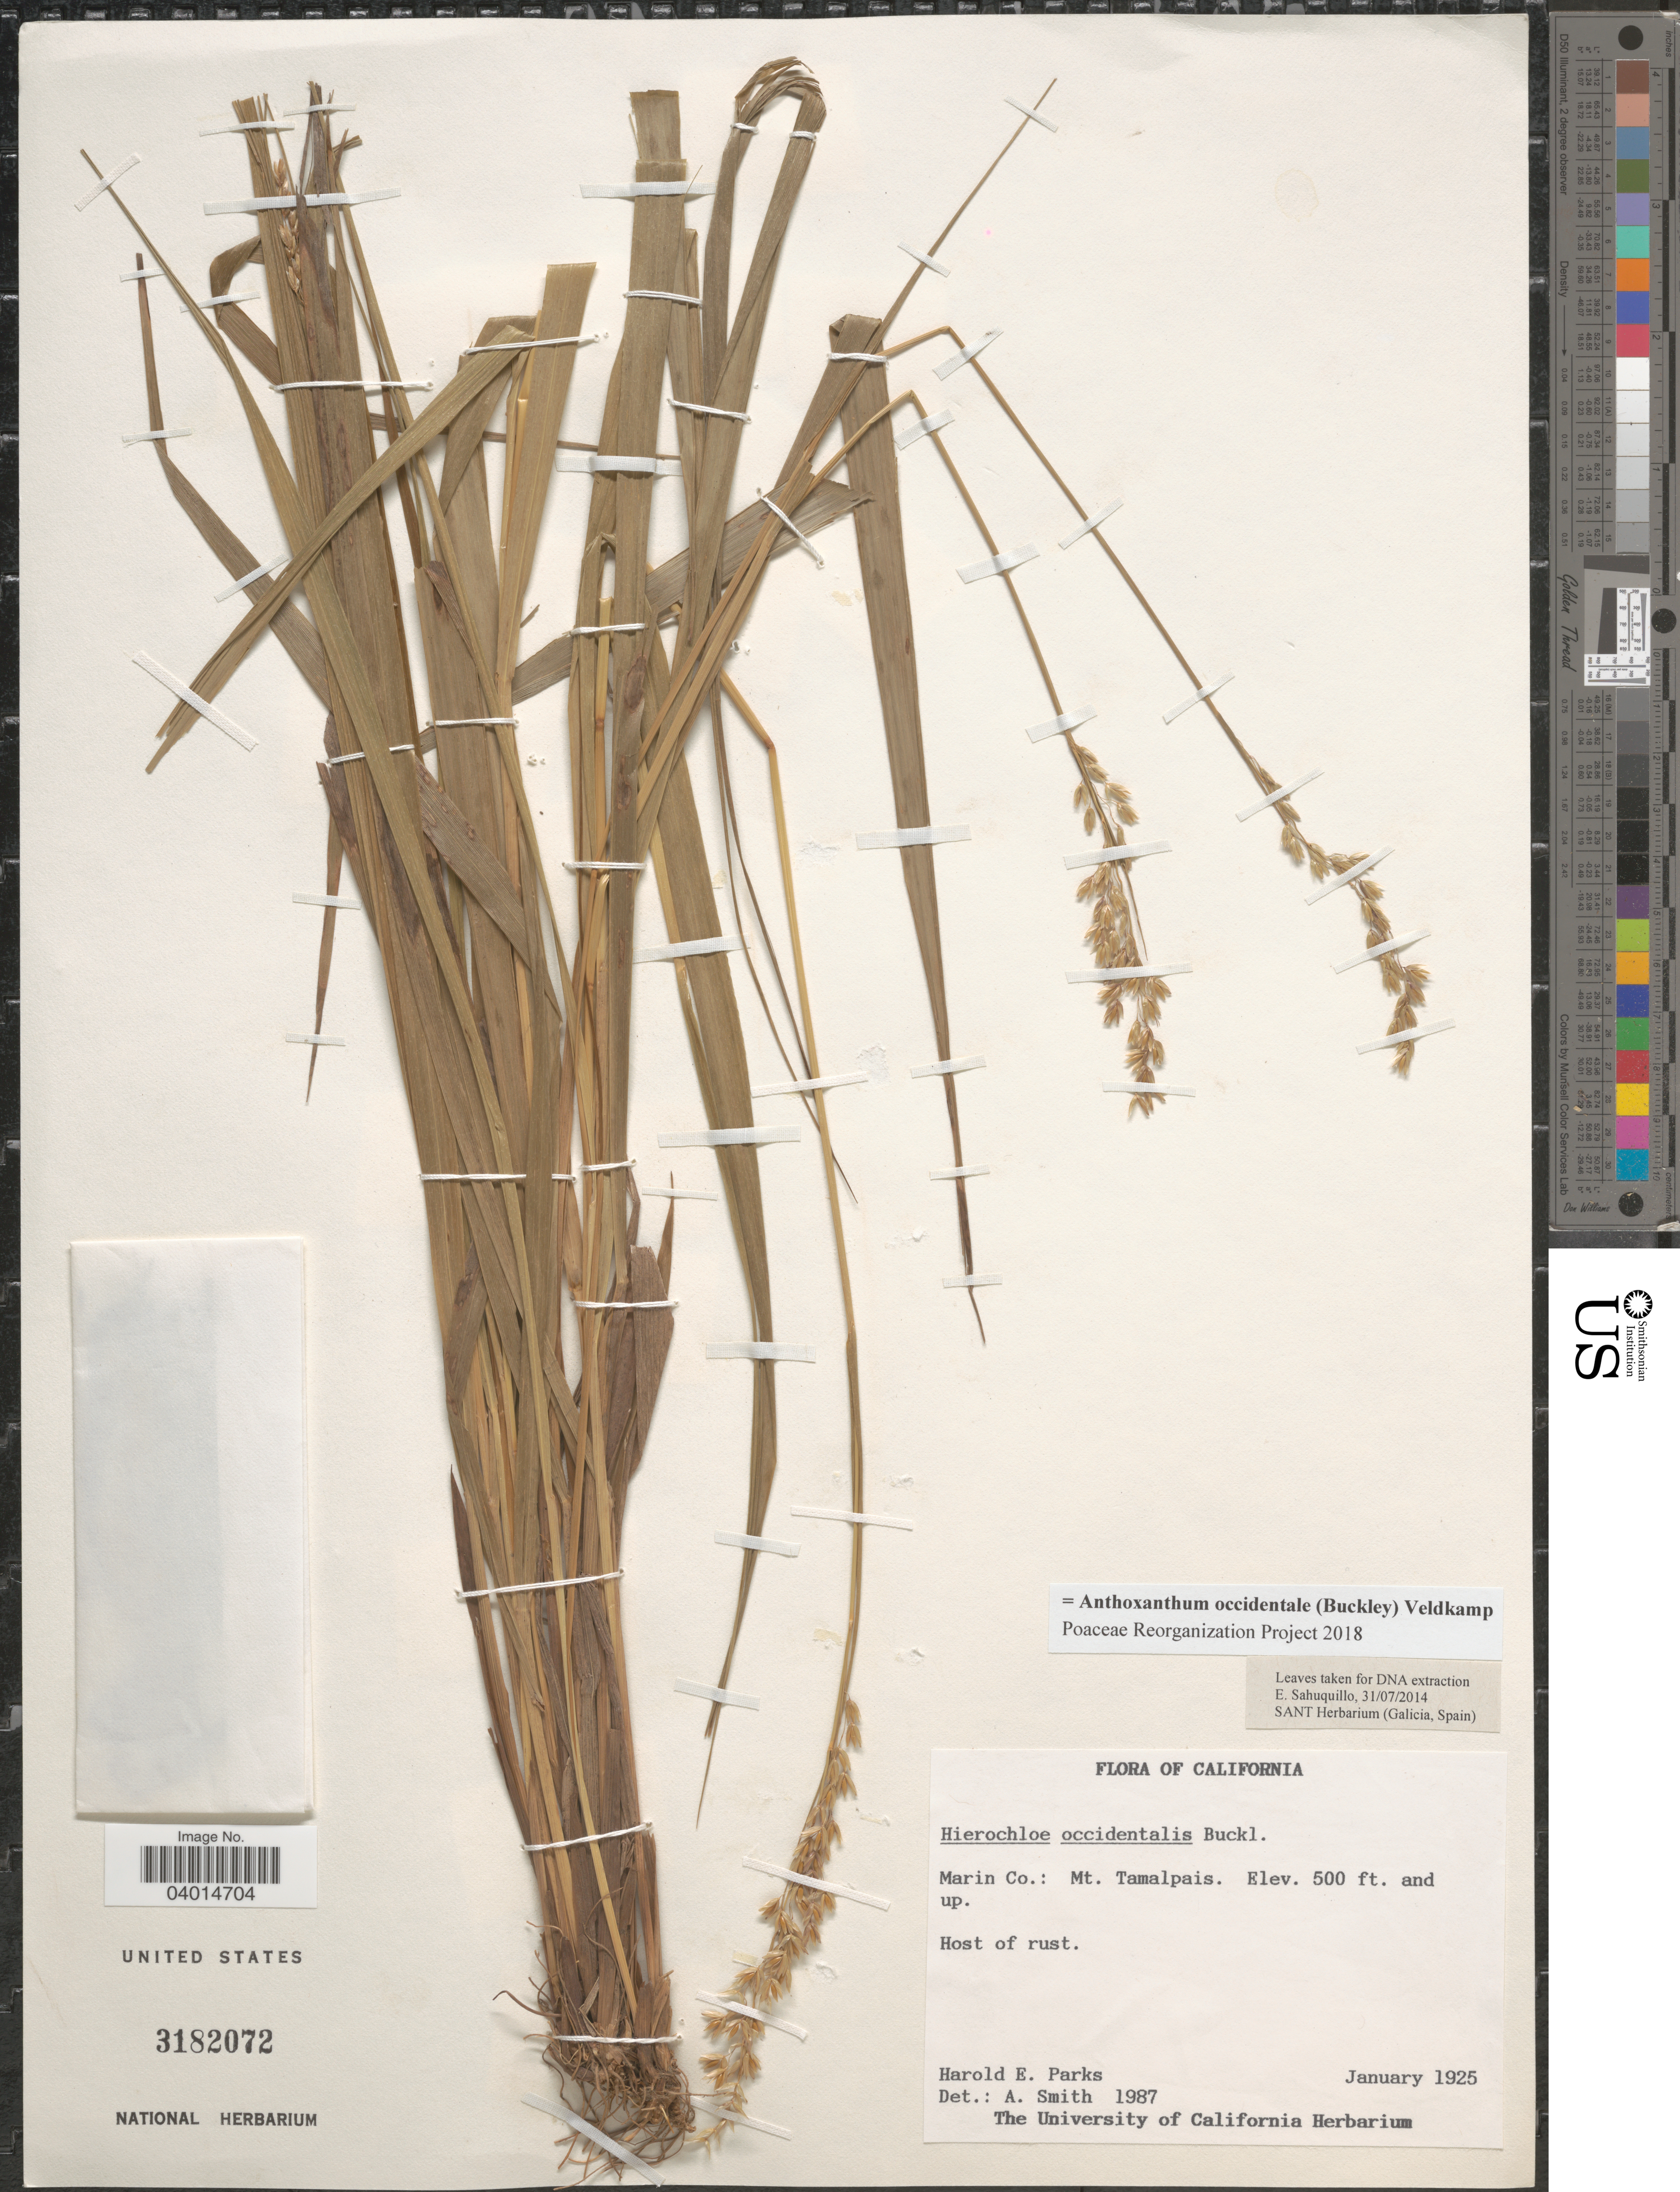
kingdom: Plantae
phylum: Tracheophyta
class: Liliopsida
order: Poales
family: Poaceae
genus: Anthoxanthum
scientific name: Anthoxanthum occidentale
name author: (Buckley) Veldkamp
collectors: H. E. Parks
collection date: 1925-01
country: United States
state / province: California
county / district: Marin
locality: Marin Co.: Mt. Tamalpais.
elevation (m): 152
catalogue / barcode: US 3182072